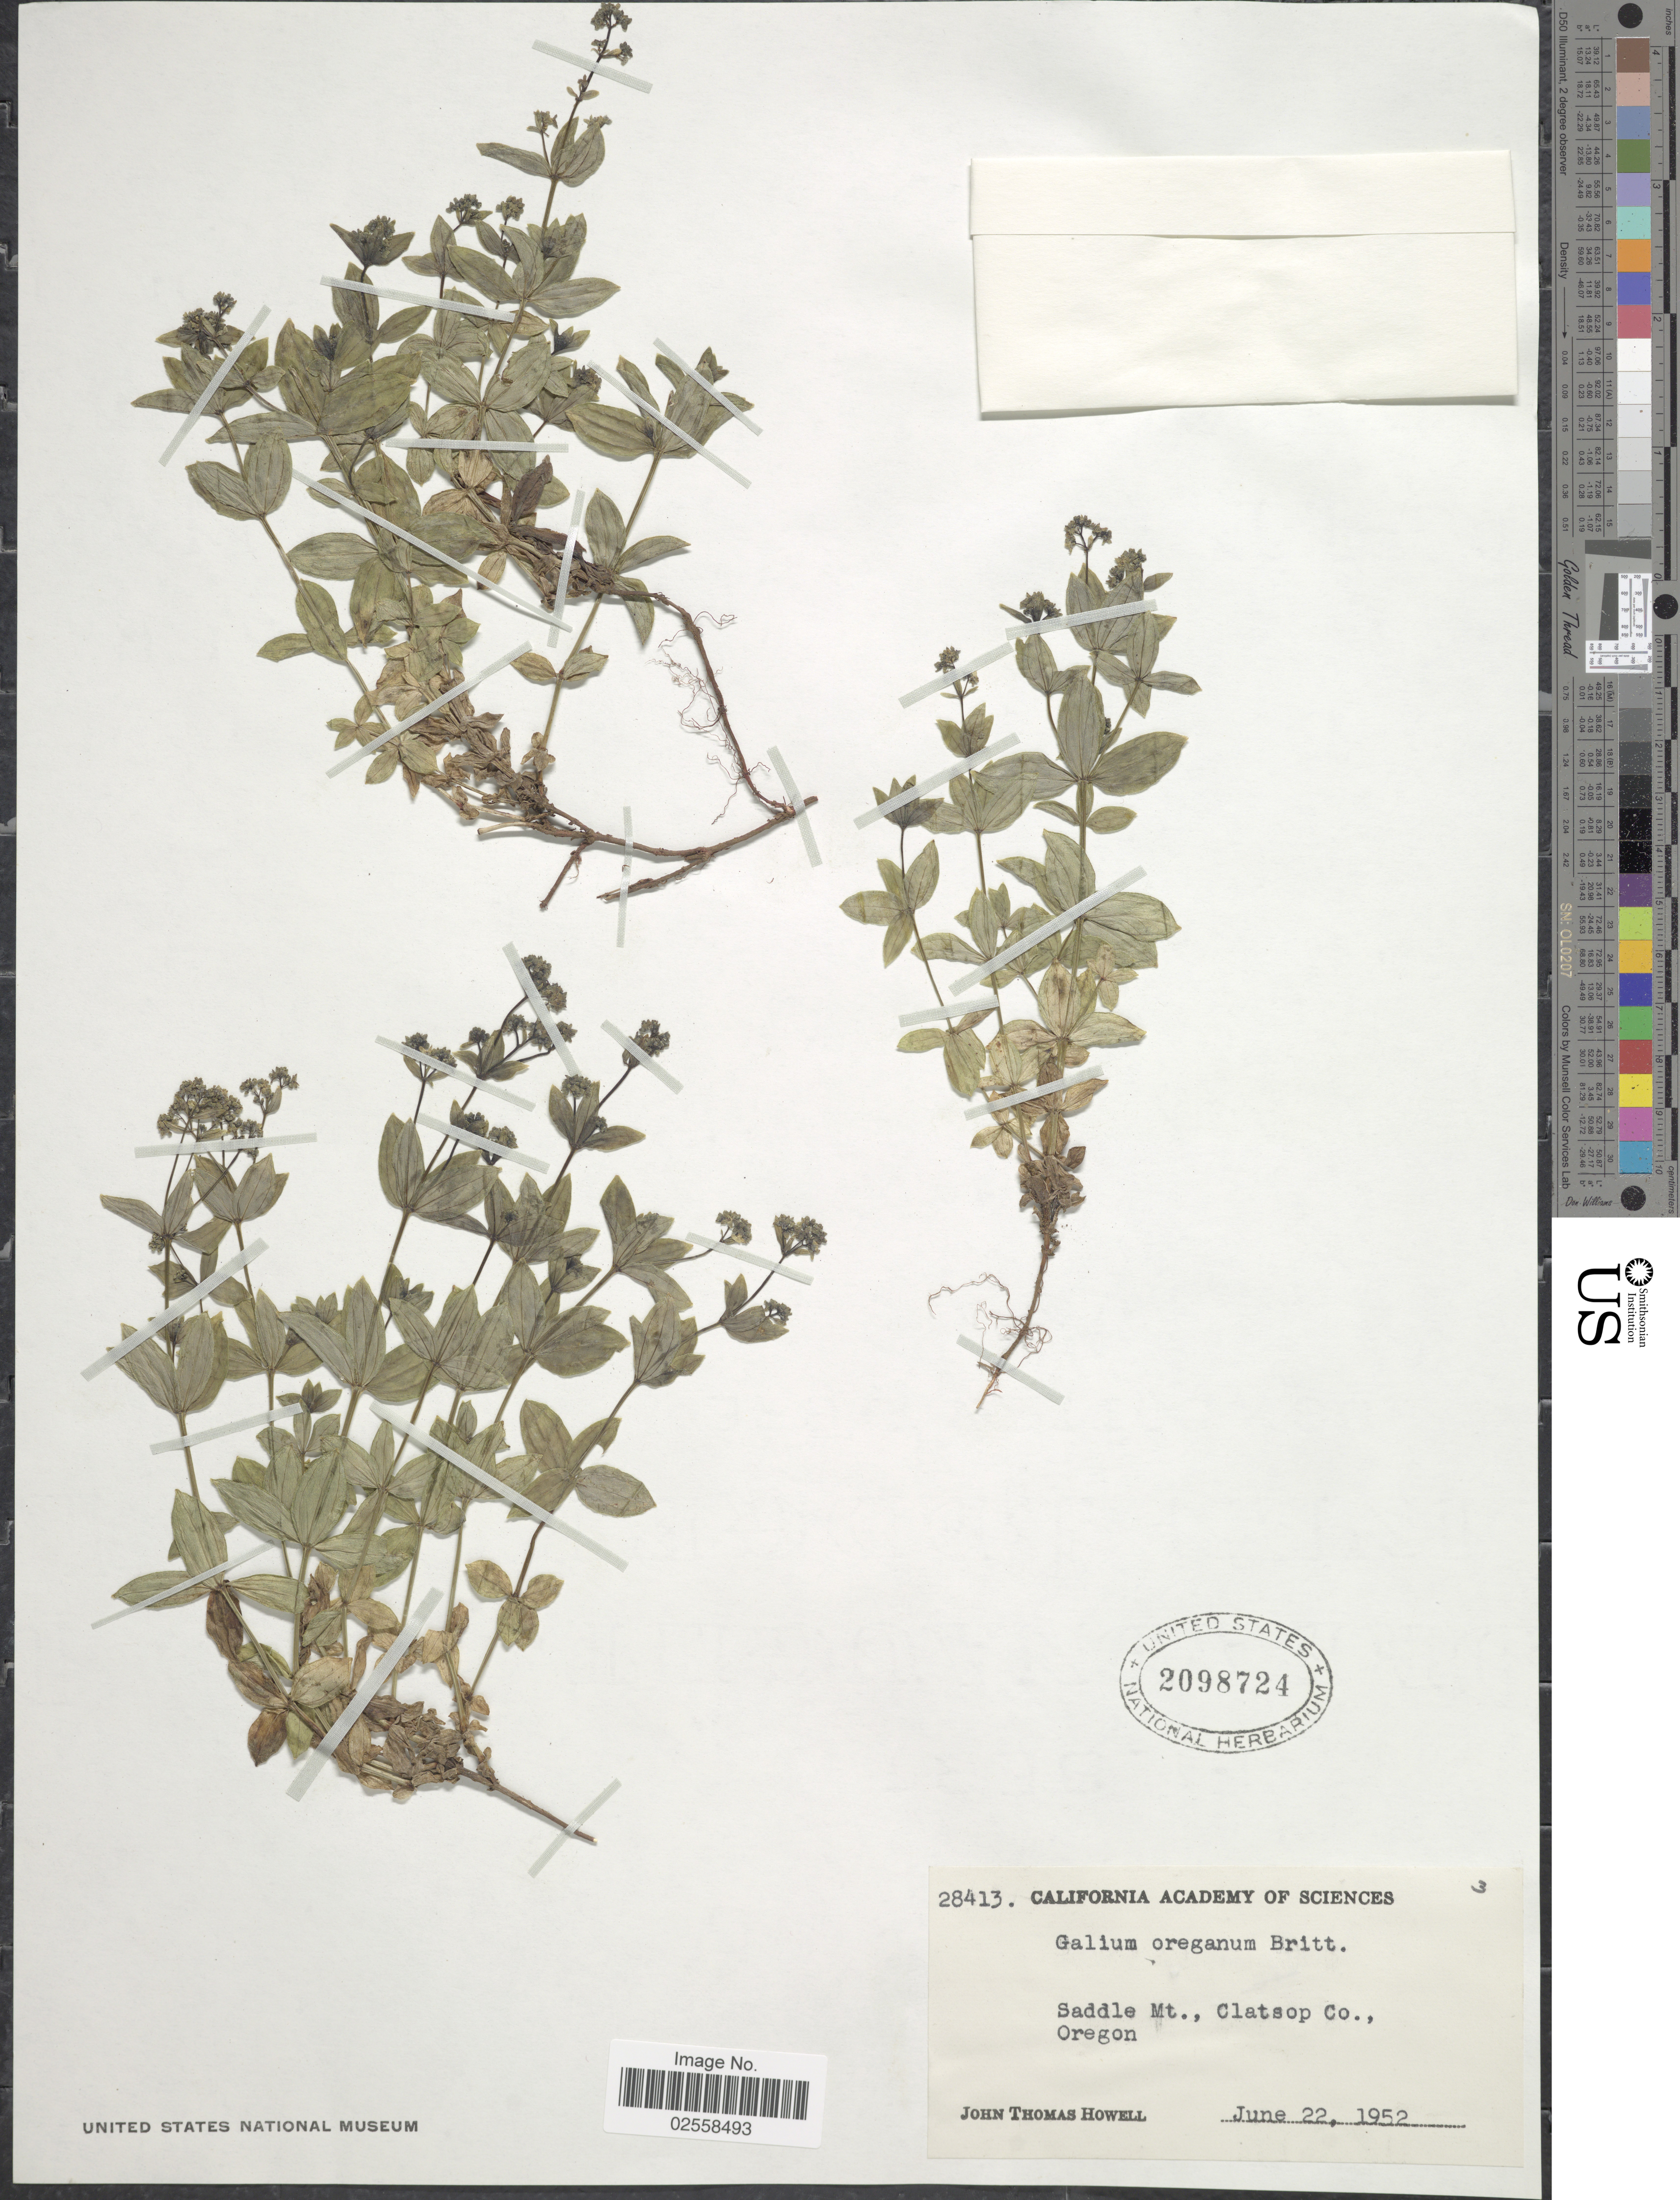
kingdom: Plantae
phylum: Tracheophyta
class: Magnoliopsida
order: Gentianales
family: Rubiaceae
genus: Galium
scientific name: Galium oreganum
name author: Britton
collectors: J. T. Howell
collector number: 28413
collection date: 1952-06-22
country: United States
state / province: Oregon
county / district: Clatsop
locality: Saddle Mt., Clatsop Co.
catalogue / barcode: US 2098724